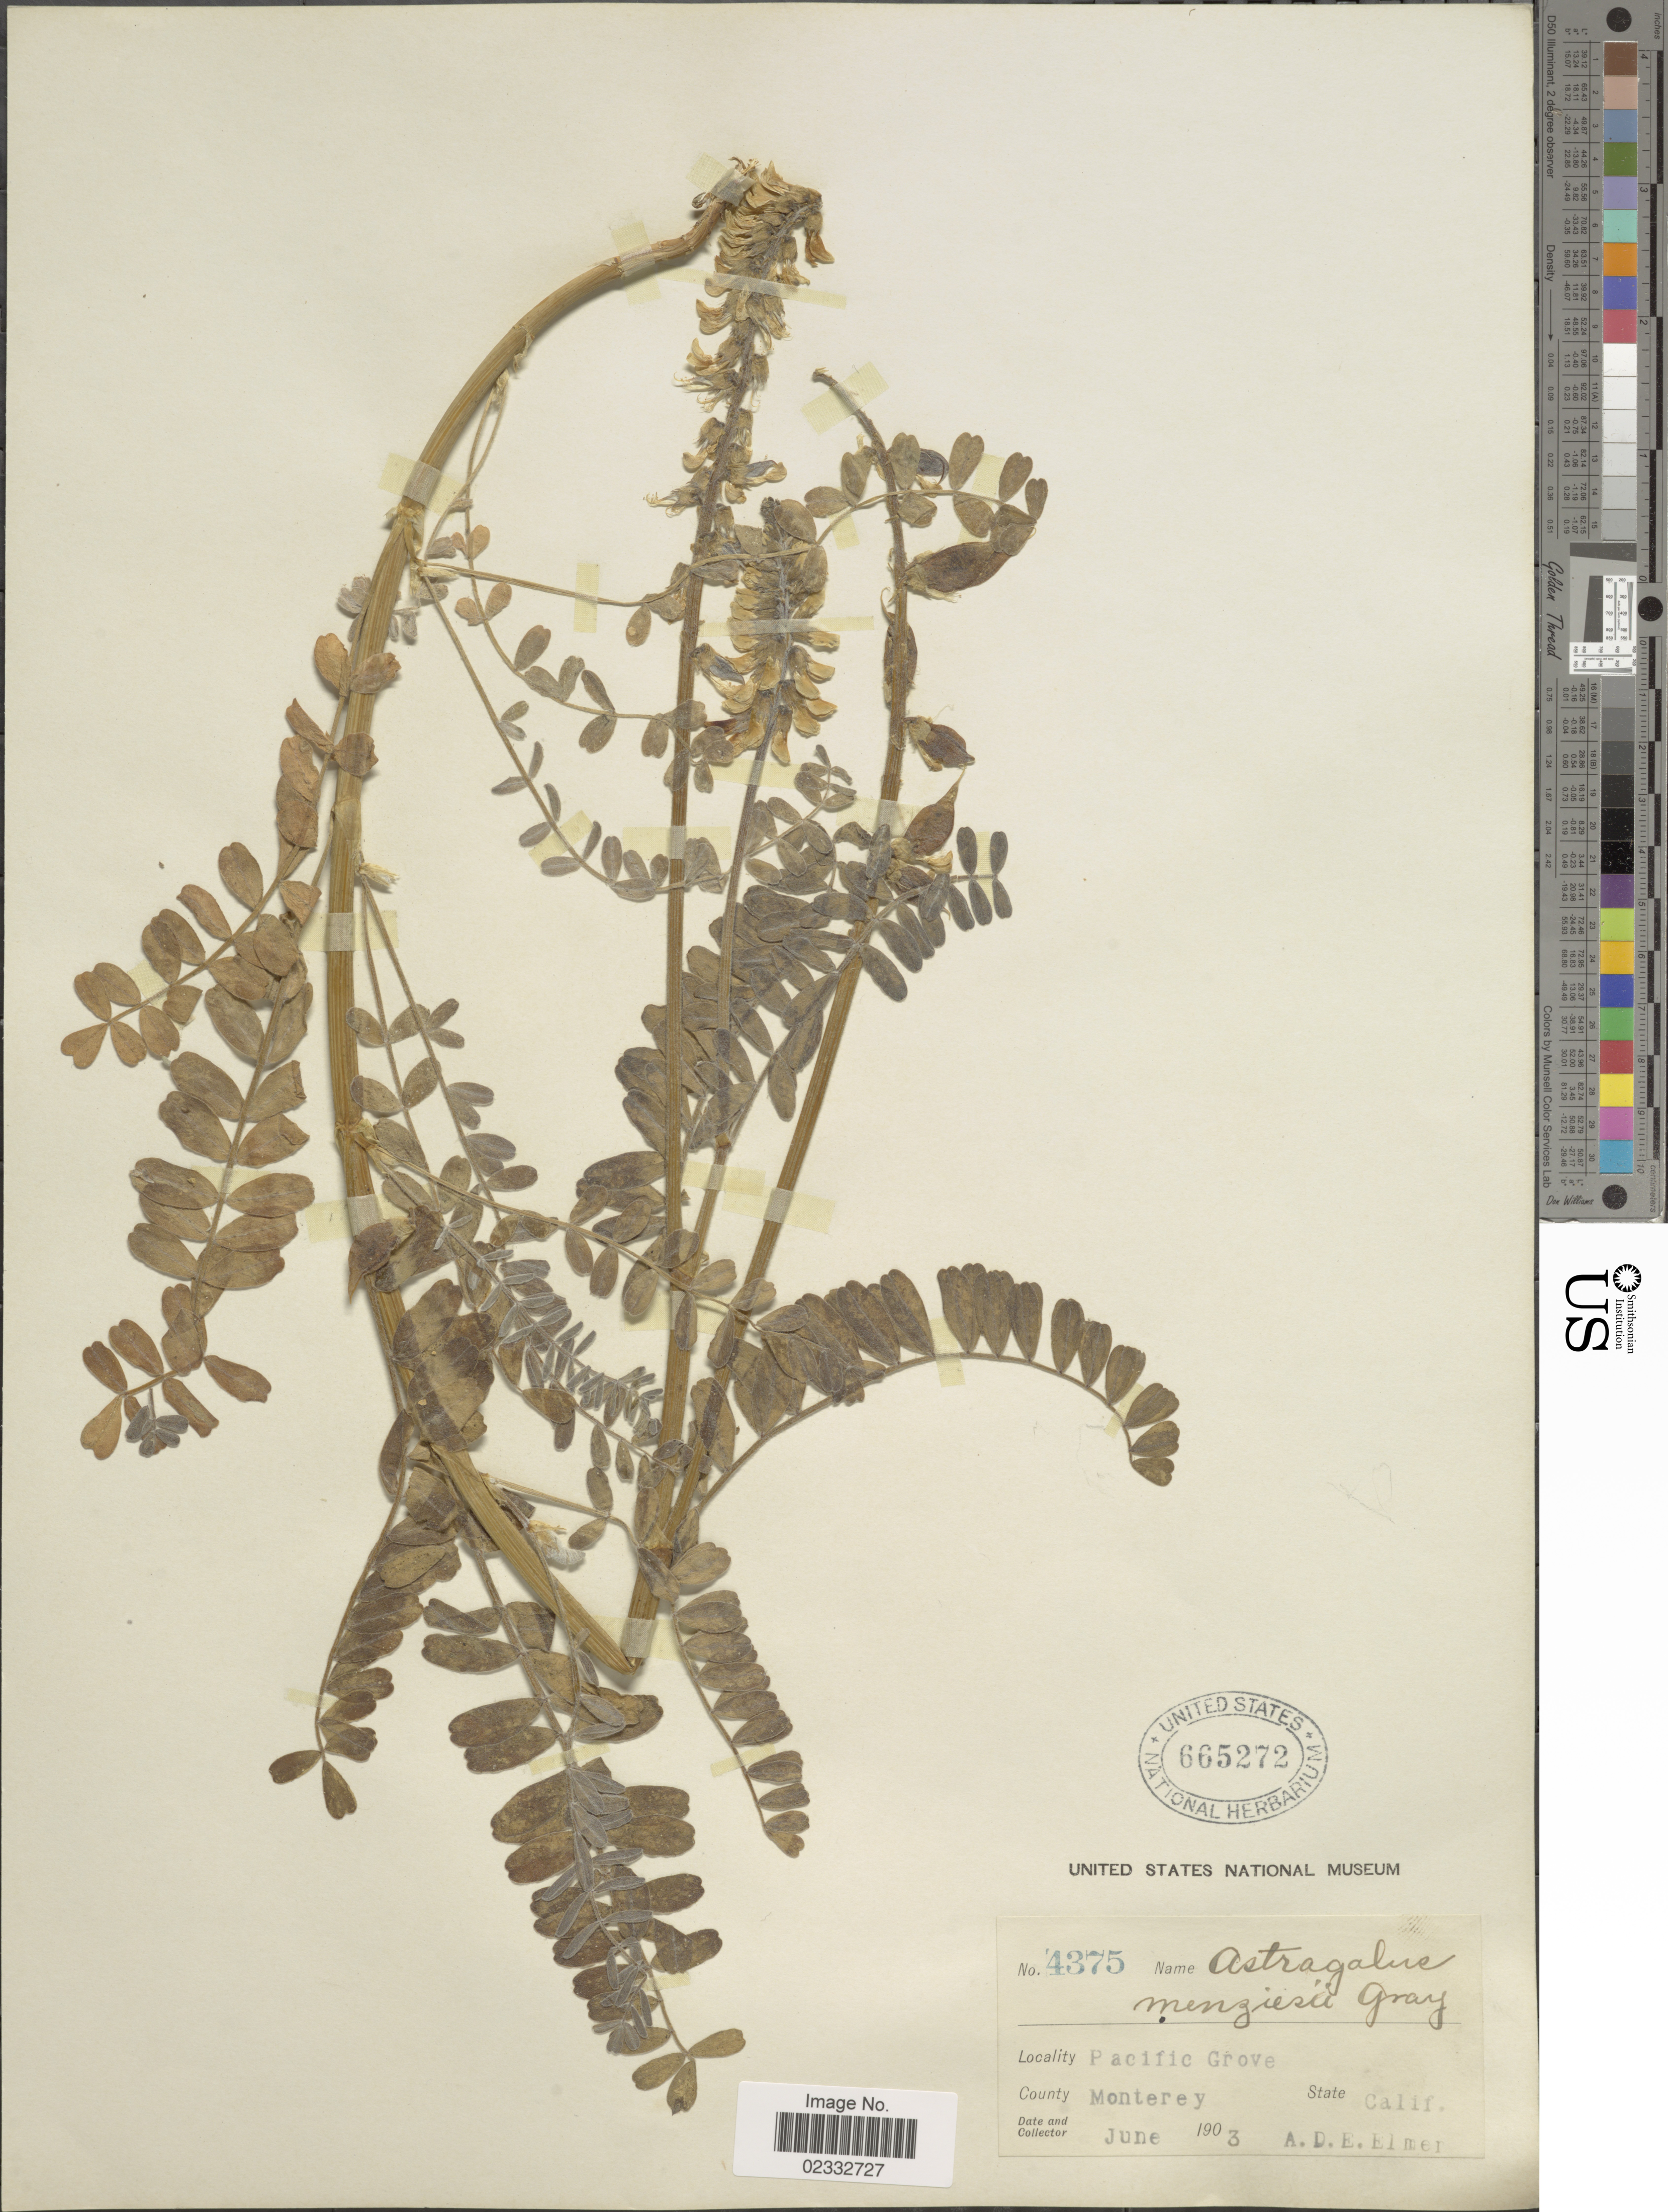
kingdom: Plantae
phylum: Tracheophyta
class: Magnoliopsida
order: Fabales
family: Fabaceae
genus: Astragalus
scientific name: Astragalus menziesii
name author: A. Gray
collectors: A. D. E. Elmer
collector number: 4375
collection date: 1903-06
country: United States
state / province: California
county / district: Monterey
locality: Pacific Grove, County Monterey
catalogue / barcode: US 665272